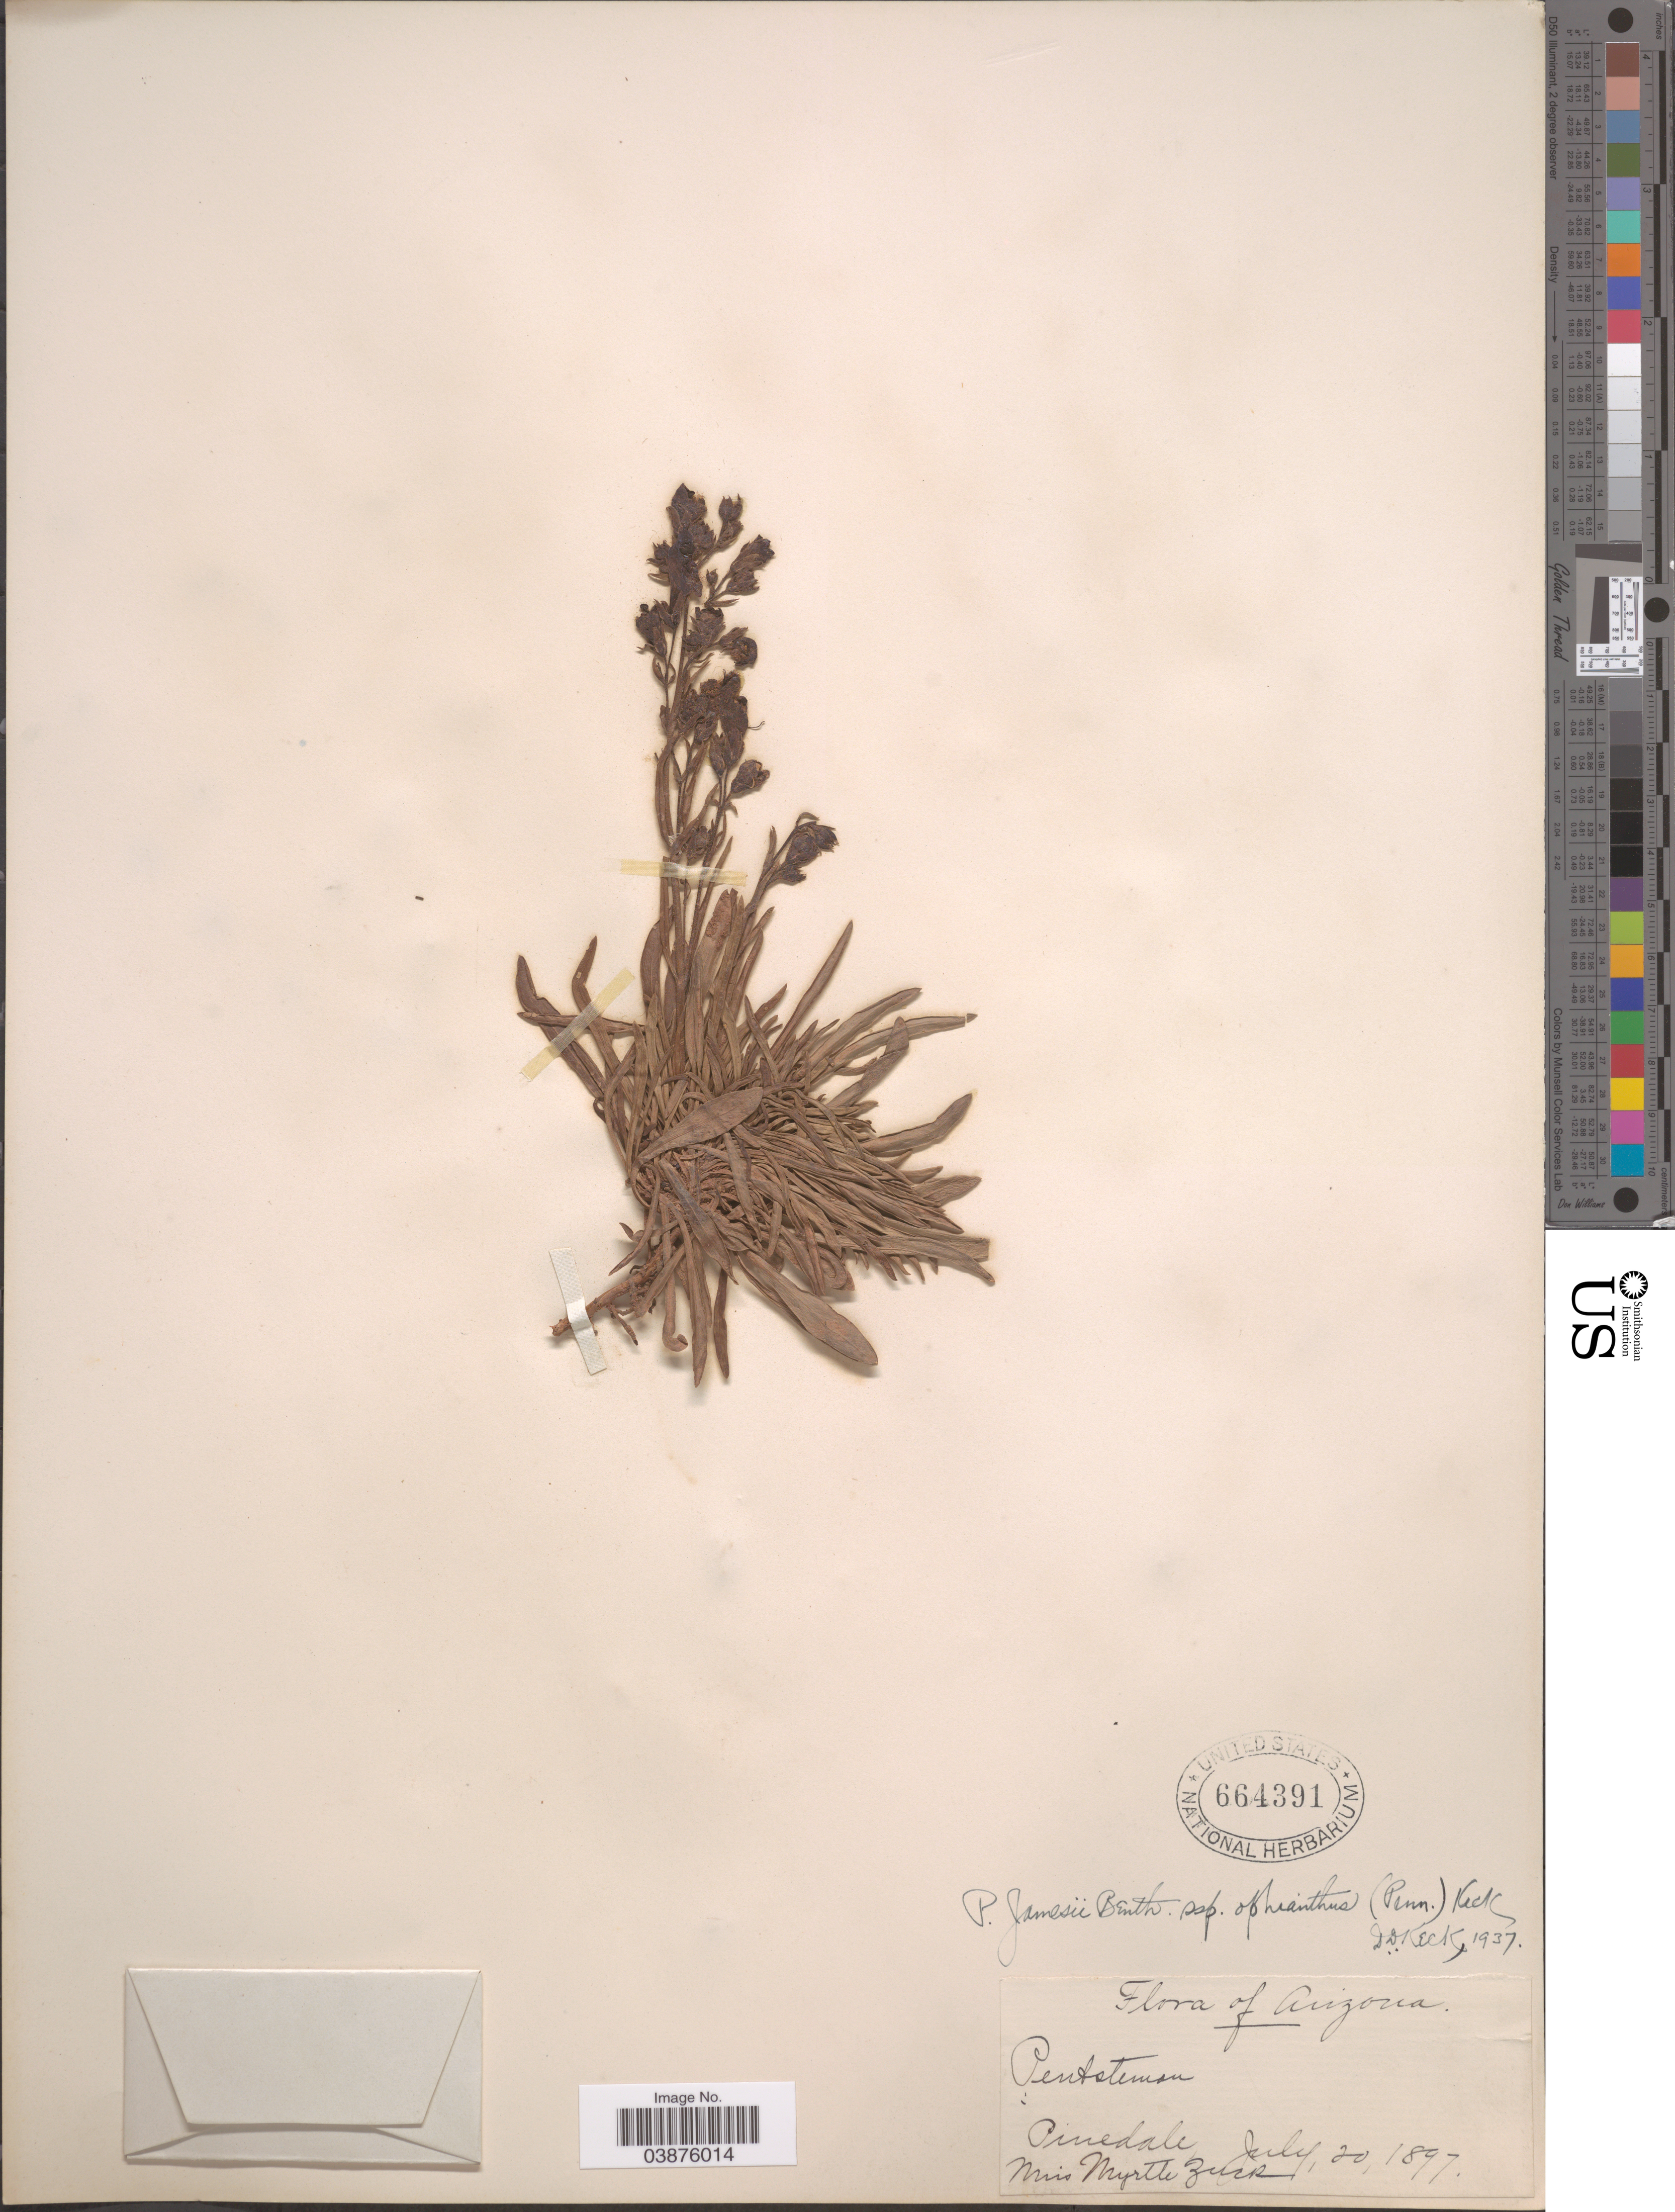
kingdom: Plantae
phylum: Tracheophyta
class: Magnoliopsida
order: Lamiales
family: Plantaginaceae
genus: Penstemon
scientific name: Penstemon jamesii subsp. ophianthus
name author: (Pennell) D.D. Keck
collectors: M. Zuck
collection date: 1897-07-20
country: United States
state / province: Arizona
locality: Pinedale.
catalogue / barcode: US 664391